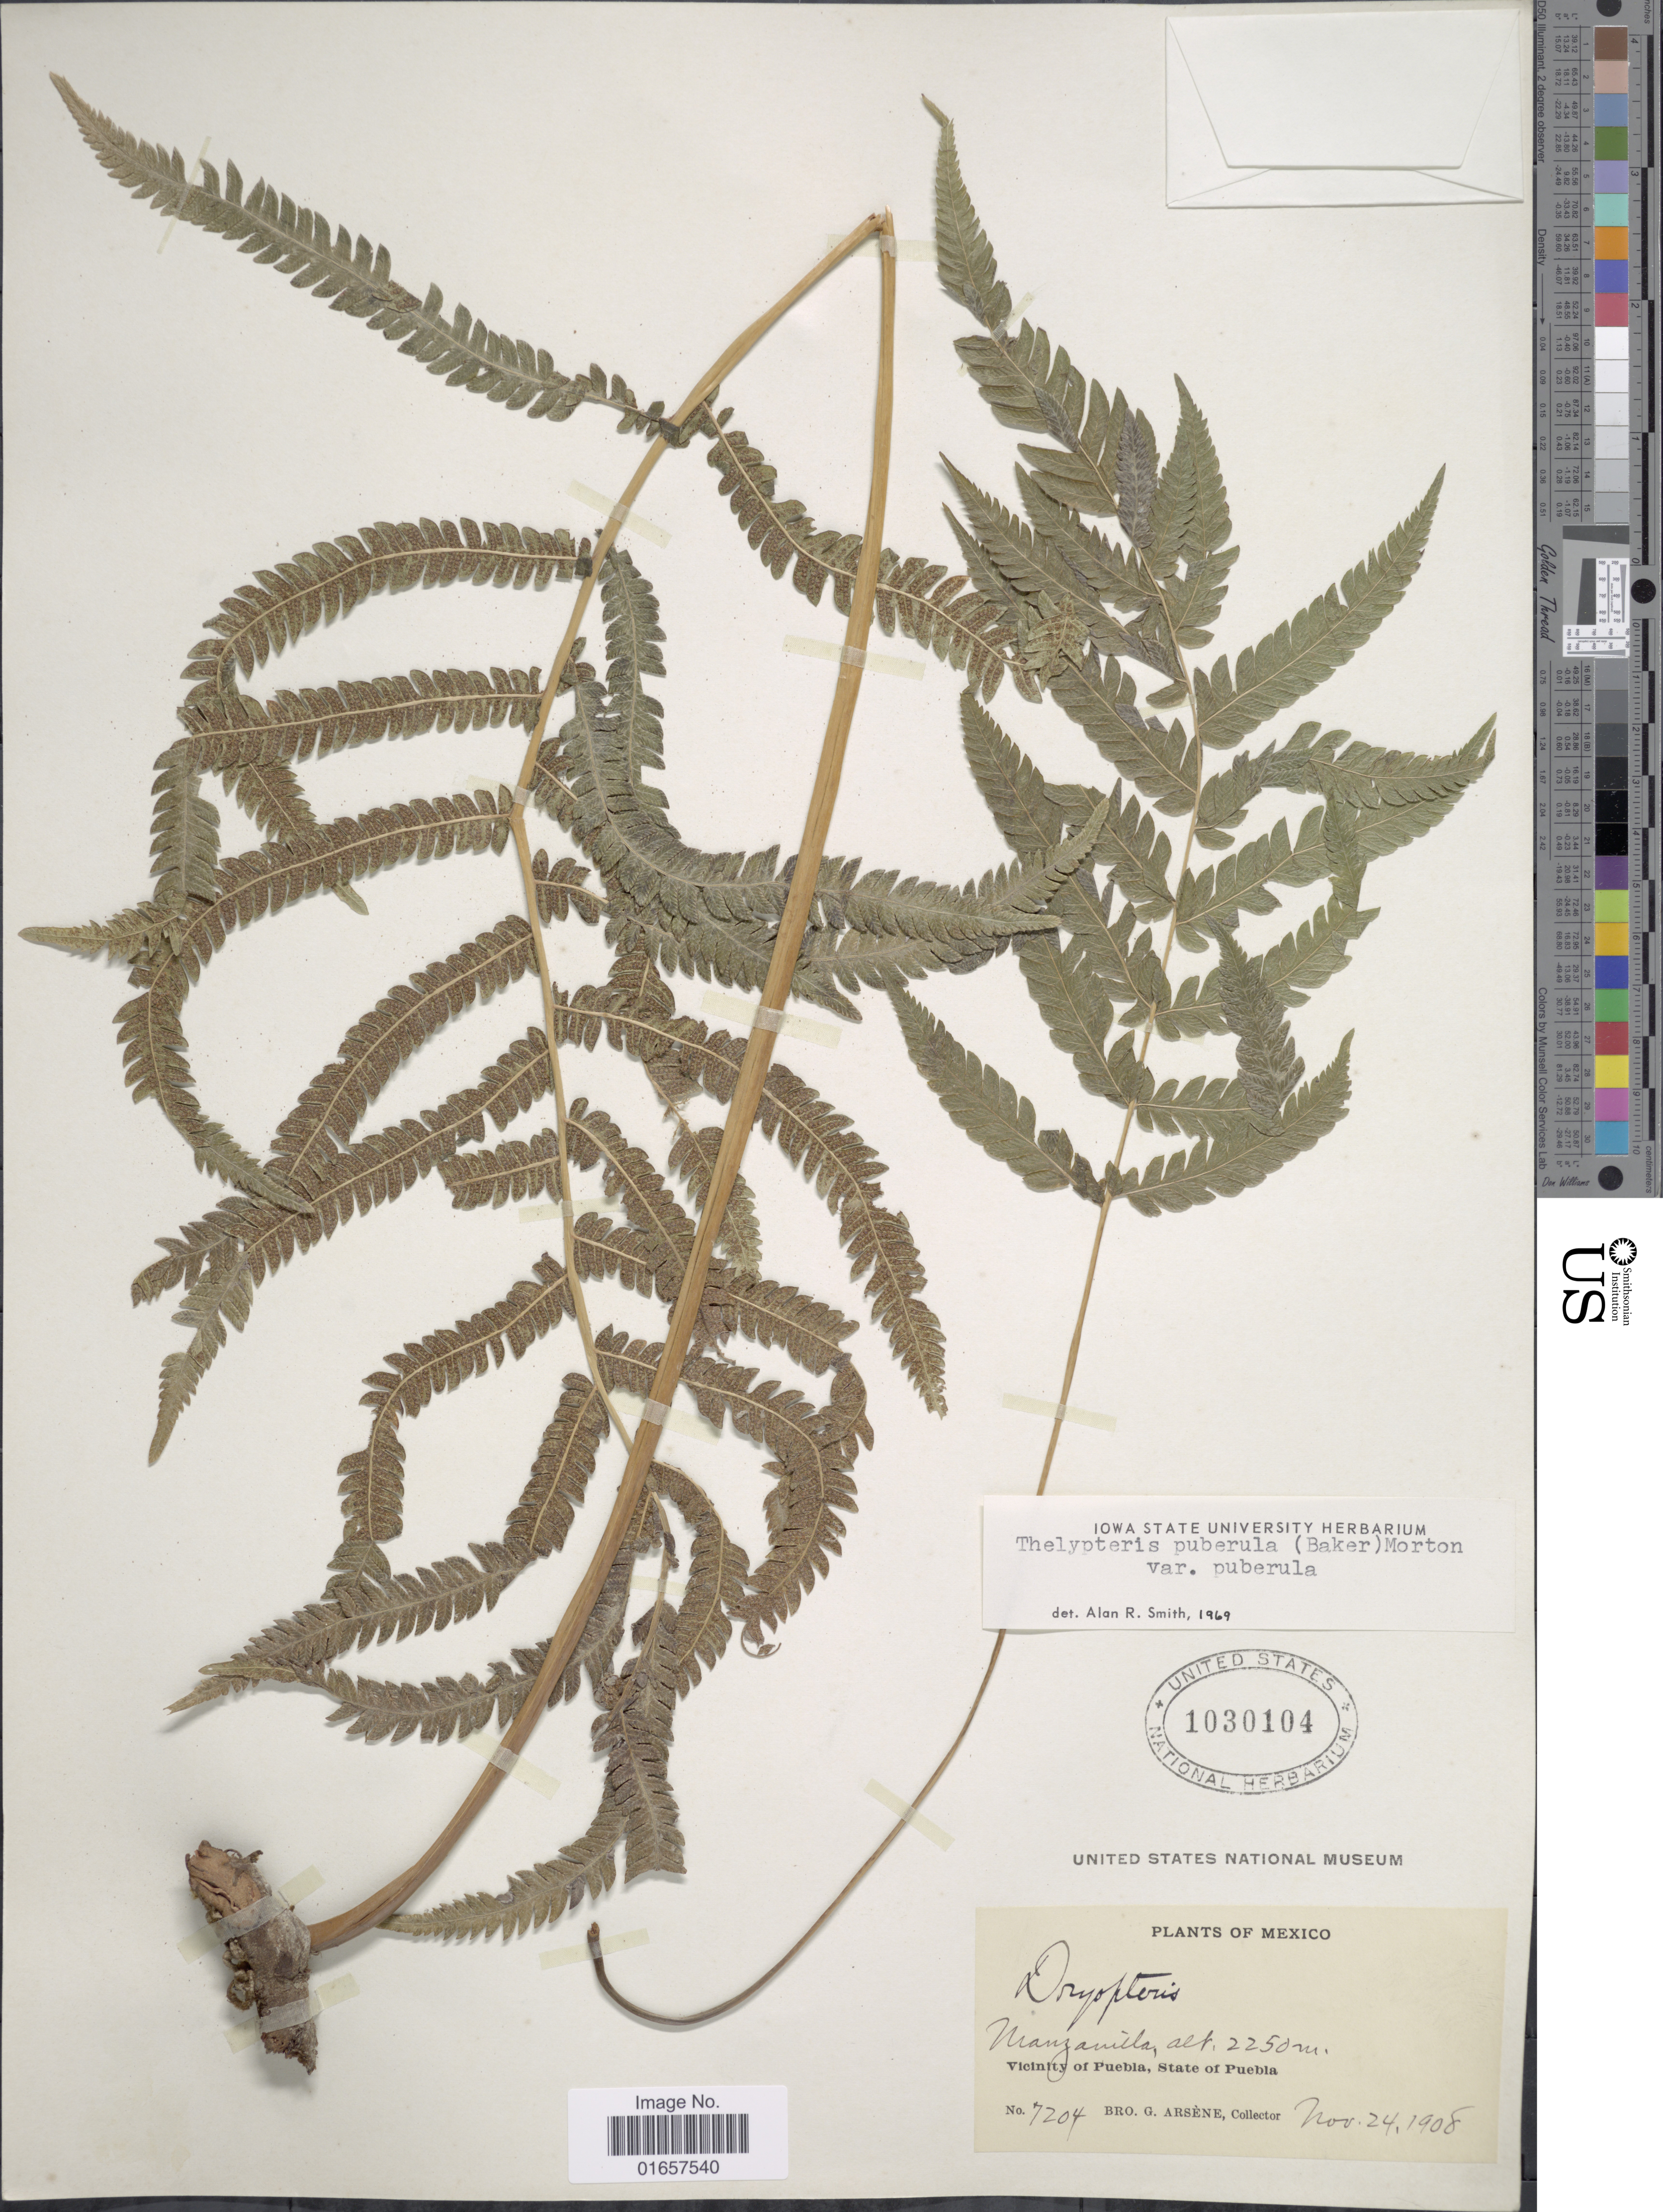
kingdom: Plantae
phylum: Tracheophyta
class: Polypodiopsida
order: Polypodiales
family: Thelypteridaceae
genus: Christella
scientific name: Christella puberula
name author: (Baker) Á. Löve & D. Löve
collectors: Bro. G. Arsène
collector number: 7204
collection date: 1908-11-24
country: Mexico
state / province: Puebla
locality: Manzanilla, Vicinity of Puebla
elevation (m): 2250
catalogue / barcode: US 1030104